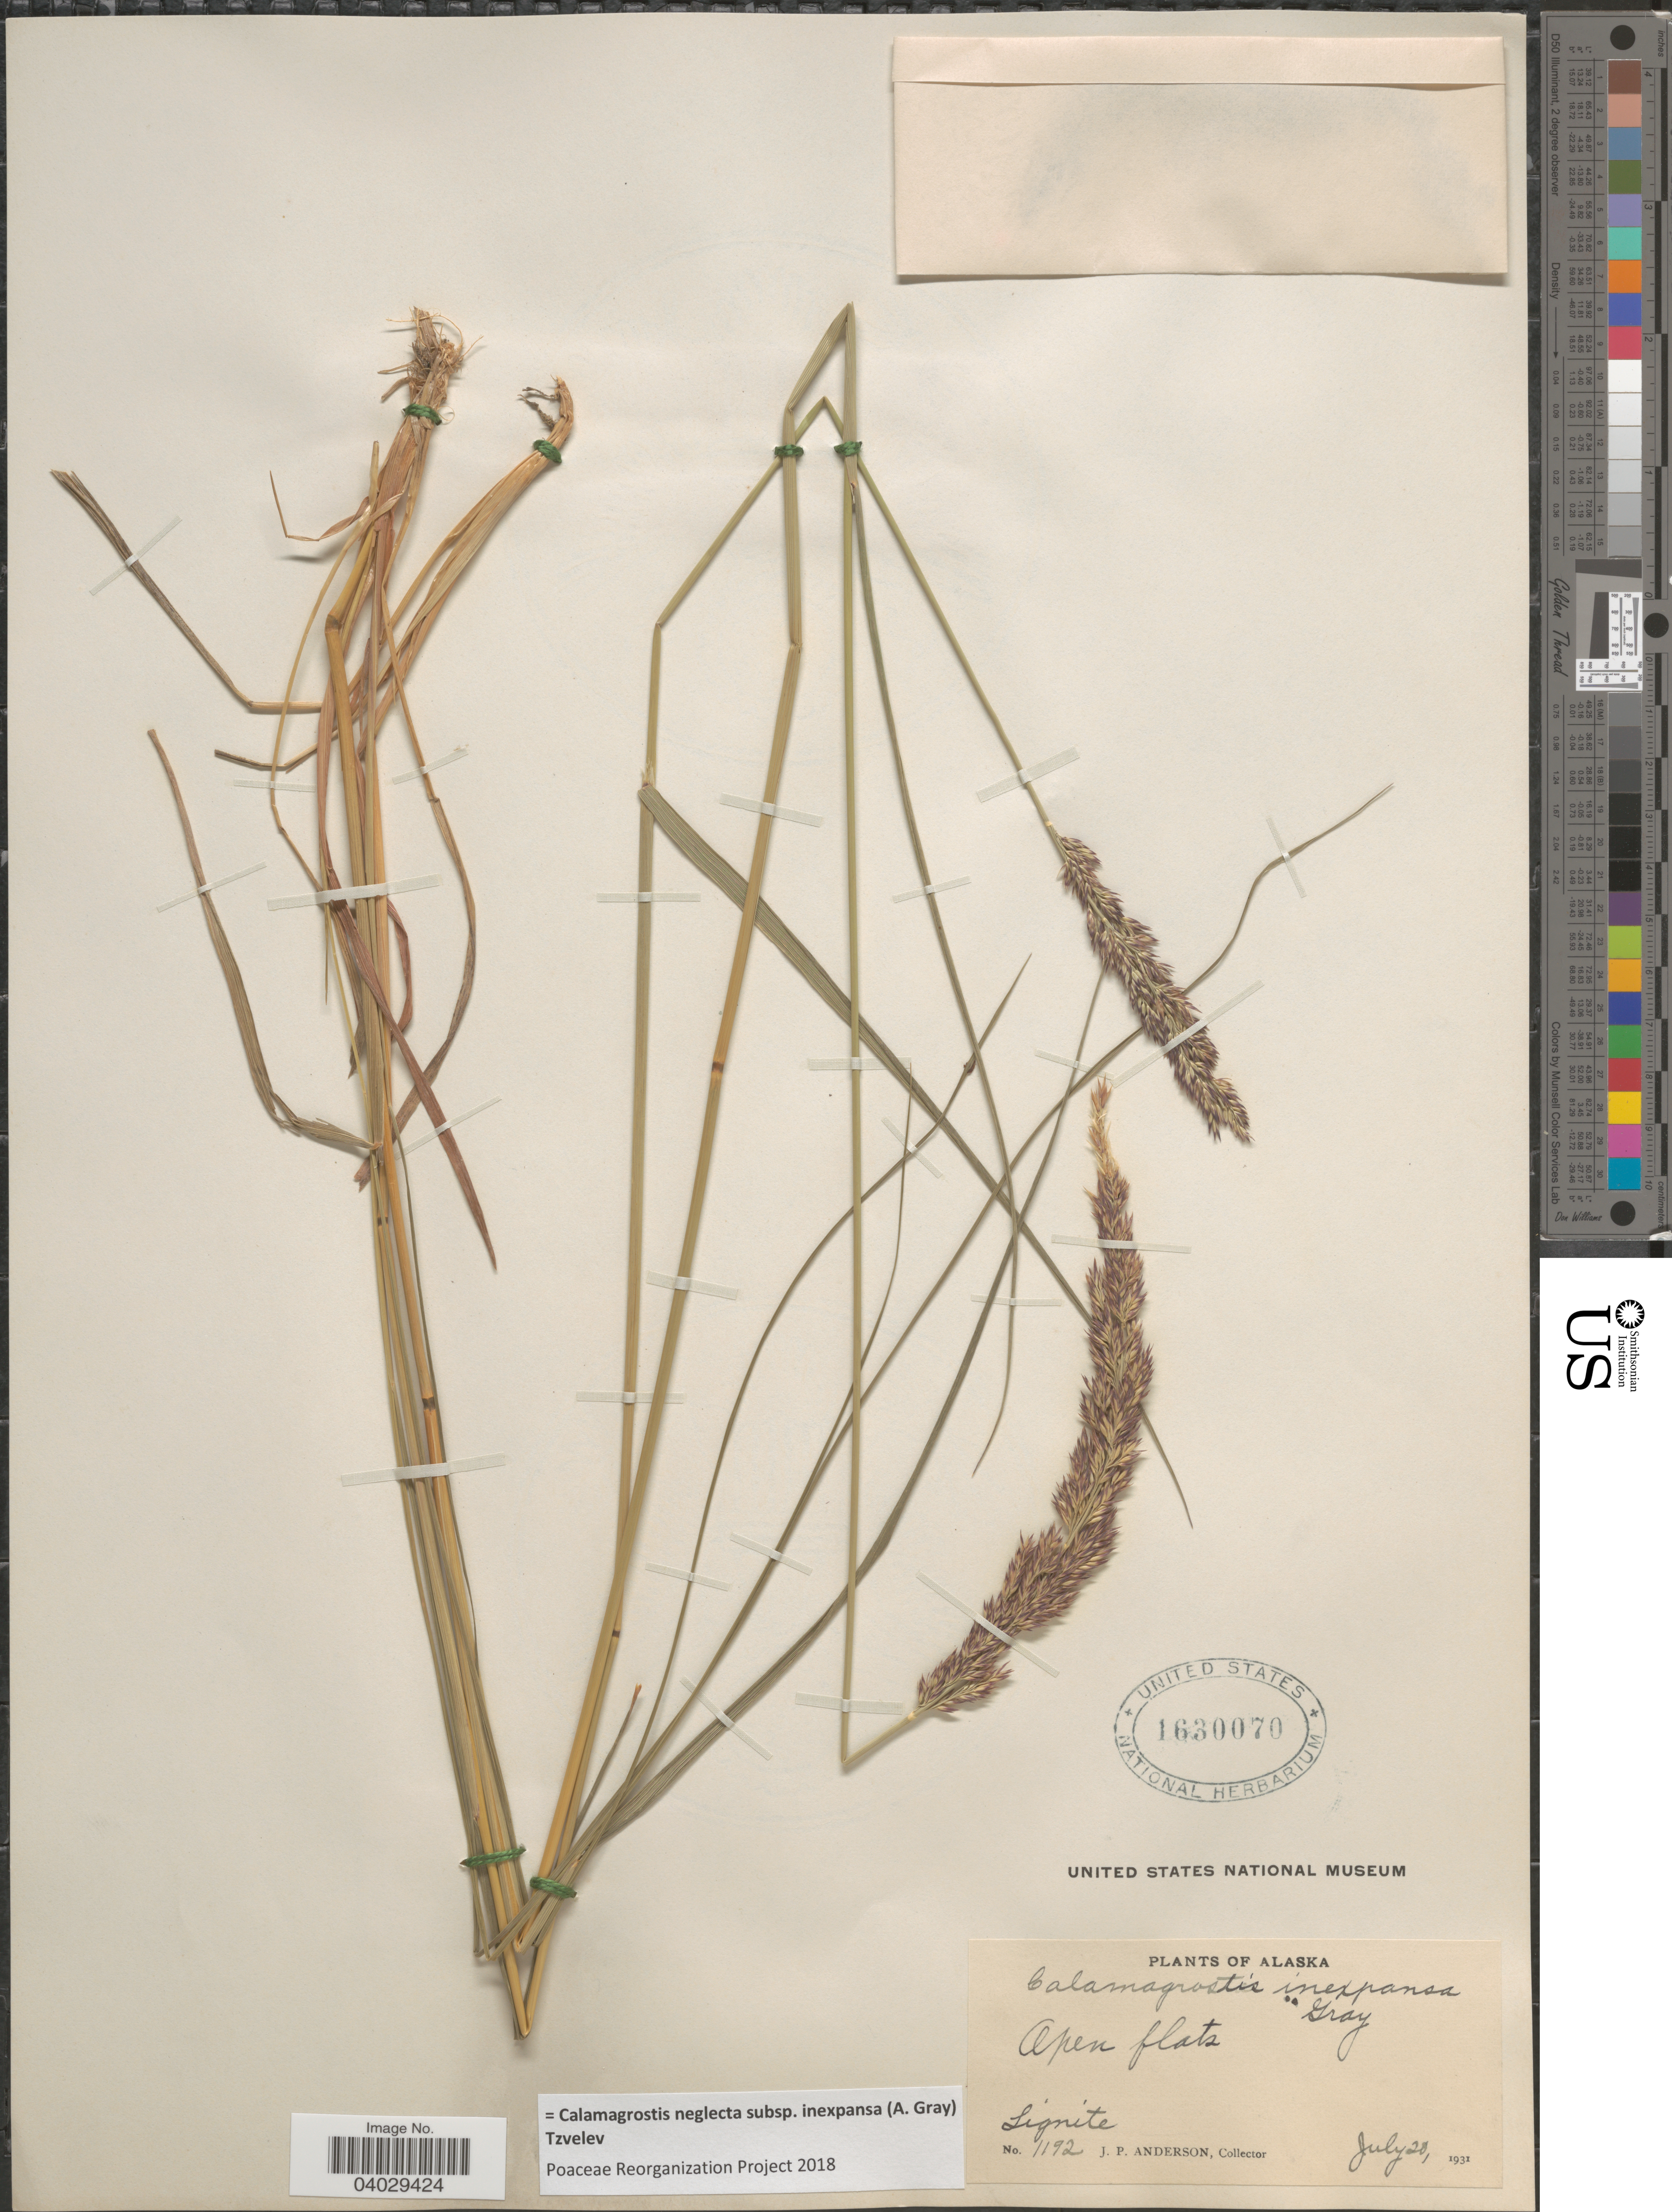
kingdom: Plantae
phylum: Tracheophyta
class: Liliopsida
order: Poales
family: Poaceae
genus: Calamagrostis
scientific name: Calamagrostis neglecta subsp. inexpansa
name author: (A. Gray) Tzvelev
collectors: J. P. Anderson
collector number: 1192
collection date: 1931-07-28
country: United States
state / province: Alaska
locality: Lignite.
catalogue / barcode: US 1630070